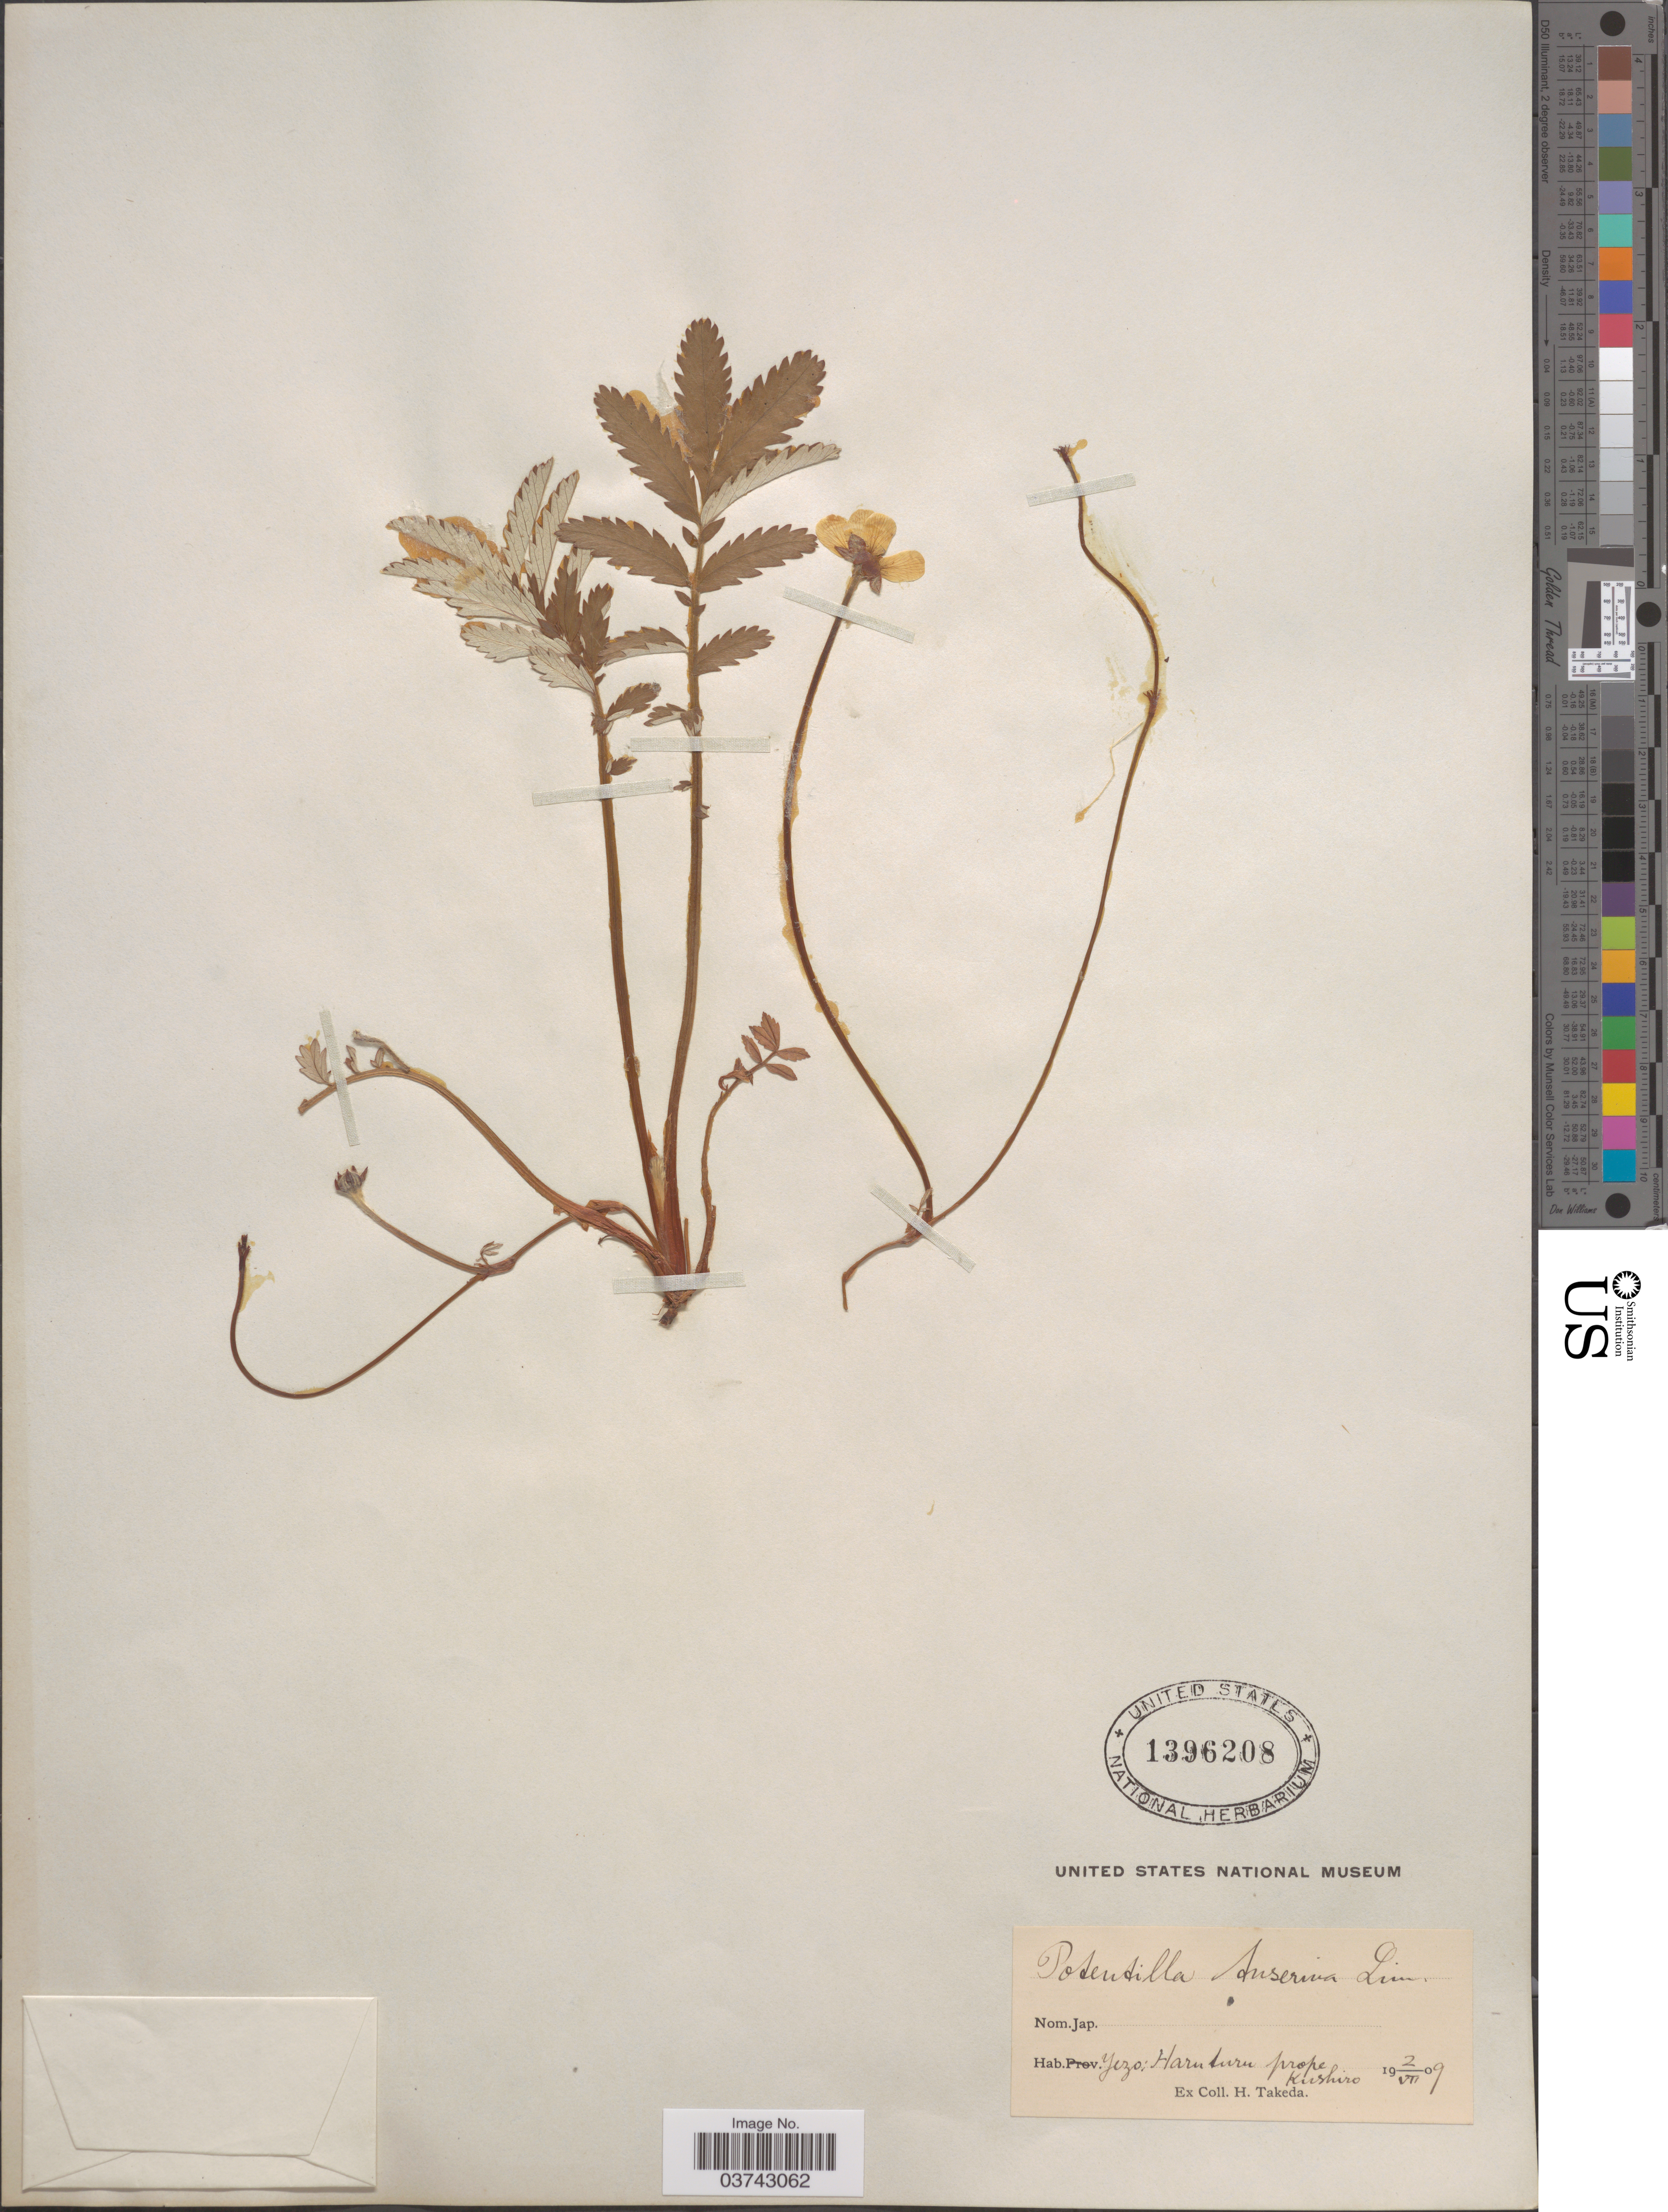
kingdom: Plantae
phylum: Tracheophyta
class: Magnoliopsida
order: Rosales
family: Rosaceae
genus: Argentina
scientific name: Argentina anserina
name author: (L.) Rydb.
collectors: H. Takeda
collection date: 1909-07-02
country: Japan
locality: Yezo; Haruturu prope Kushiro.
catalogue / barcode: US 1396208